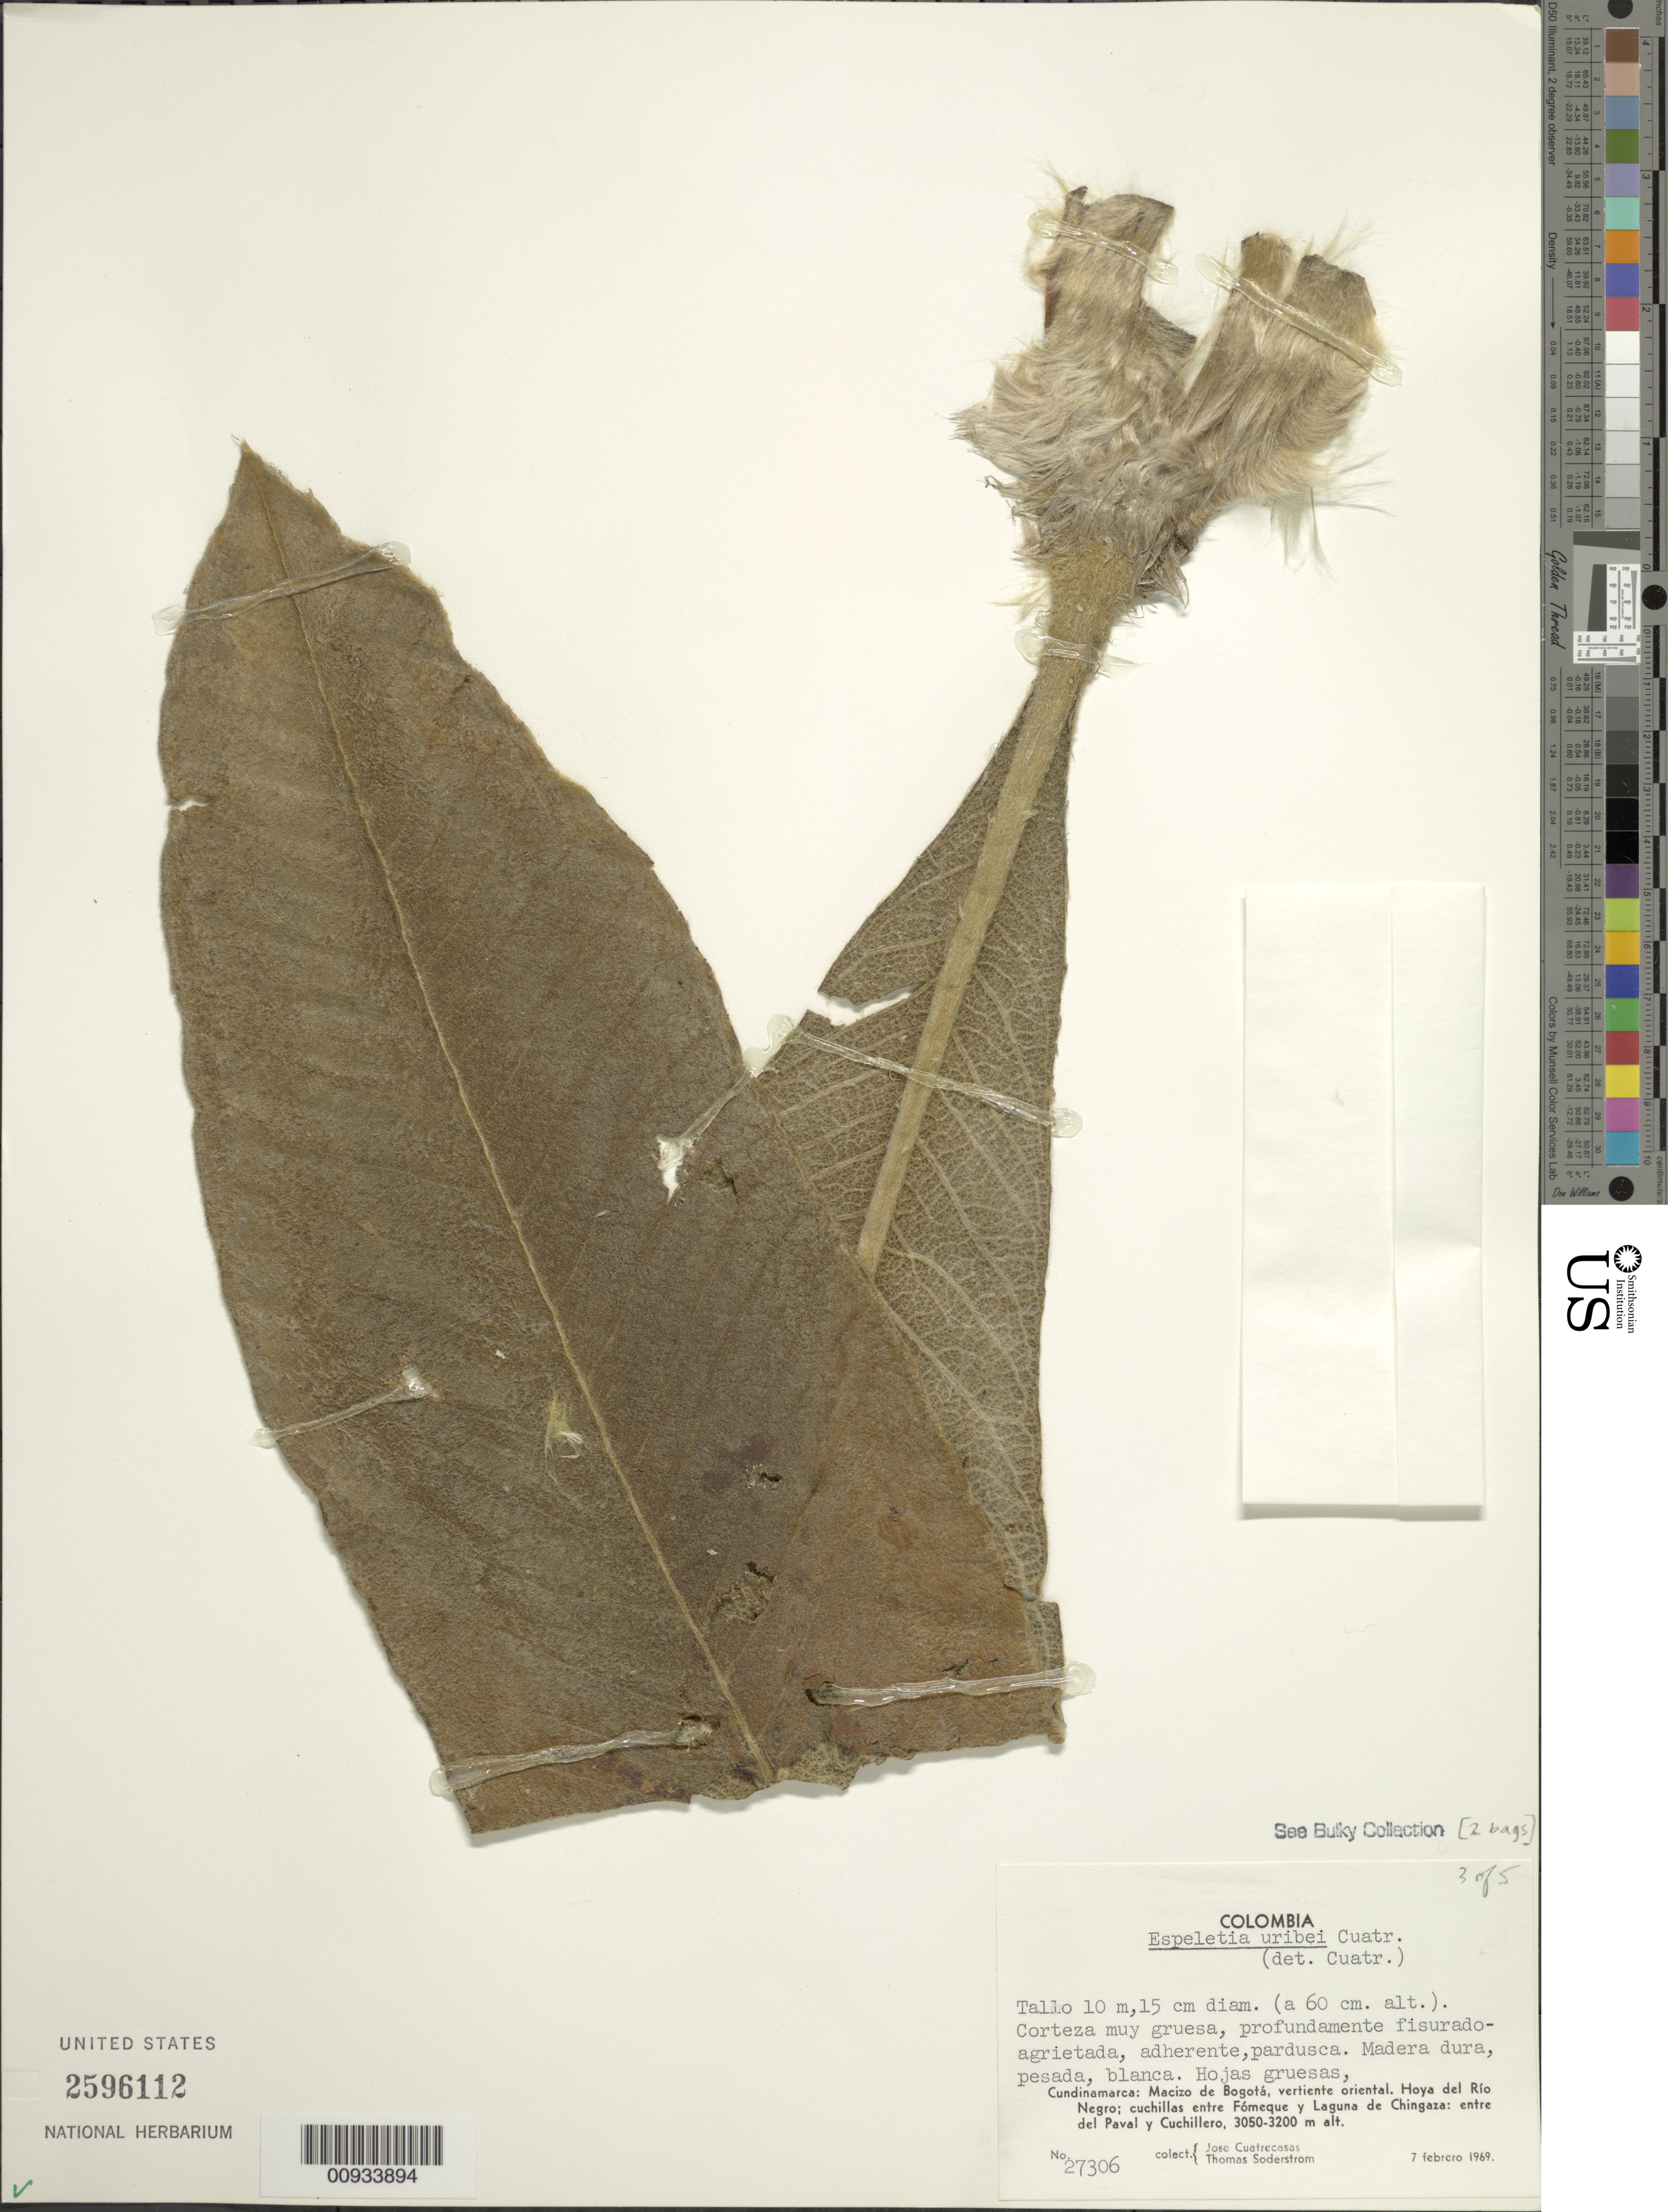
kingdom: Plantae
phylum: Tracheophyta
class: Magnoliopsida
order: Asterales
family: Asteraceae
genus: Espeletia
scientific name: Espeletia uribei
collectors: J. Cuatrecasas & T. R. Soderstrom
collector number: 27306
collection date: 1969-02-07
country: Colombia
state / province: Cundinamarca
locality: Macizo de Bogota, vertiente oriental, Hoya del Rio Negro: cuchilla entre Fomeque y Laguna de Chingaza: entre del Paval y Cuchillero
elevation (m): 3050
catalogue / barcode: US 2596112